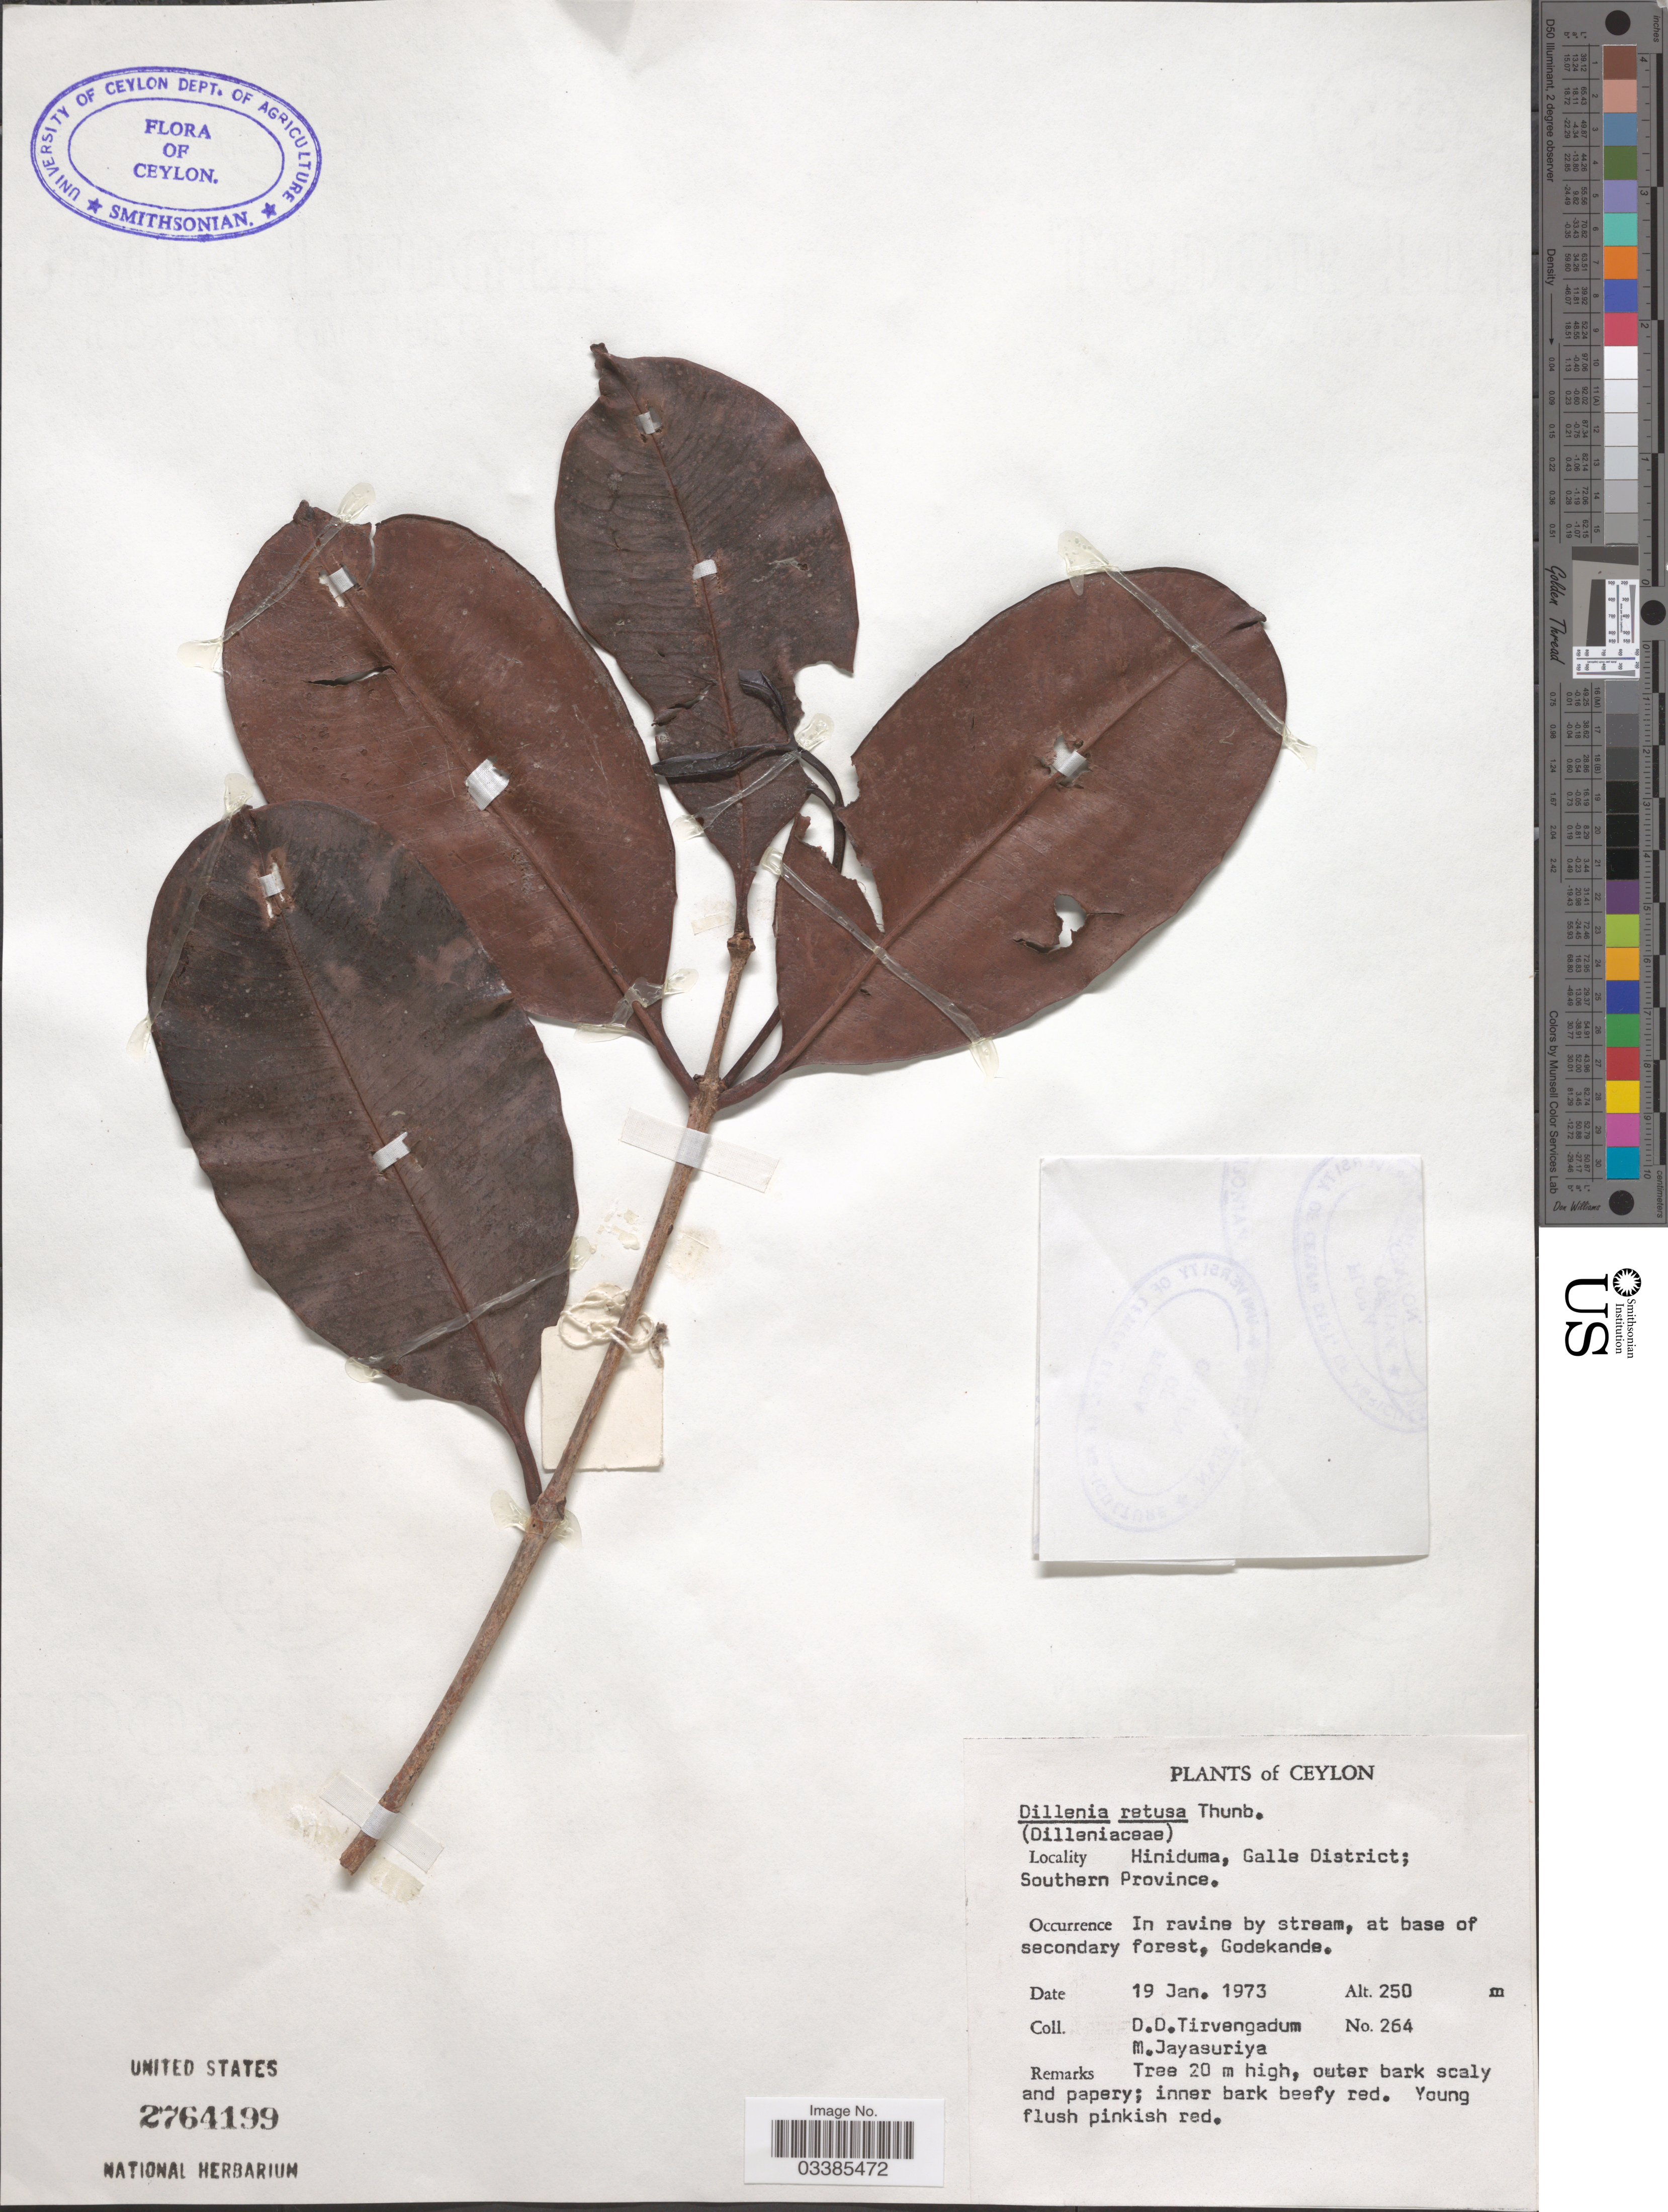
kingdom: Plantae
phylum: Tracheophyta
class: Magnoliopsida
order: Dilleniales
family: Dilleniaceae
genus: Dillenia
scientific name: Dillenia retusa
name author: Thunb.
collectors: D. Tirvengadum & M. Jayasuriya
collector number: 264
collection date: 1973-01-19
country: Sri Lanka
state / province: Southern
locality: Ceylon. Hiniduma, Galle District. In ravine by stream, at base of secondary forest, Godekande.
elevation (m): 250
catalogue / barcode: US 2764199